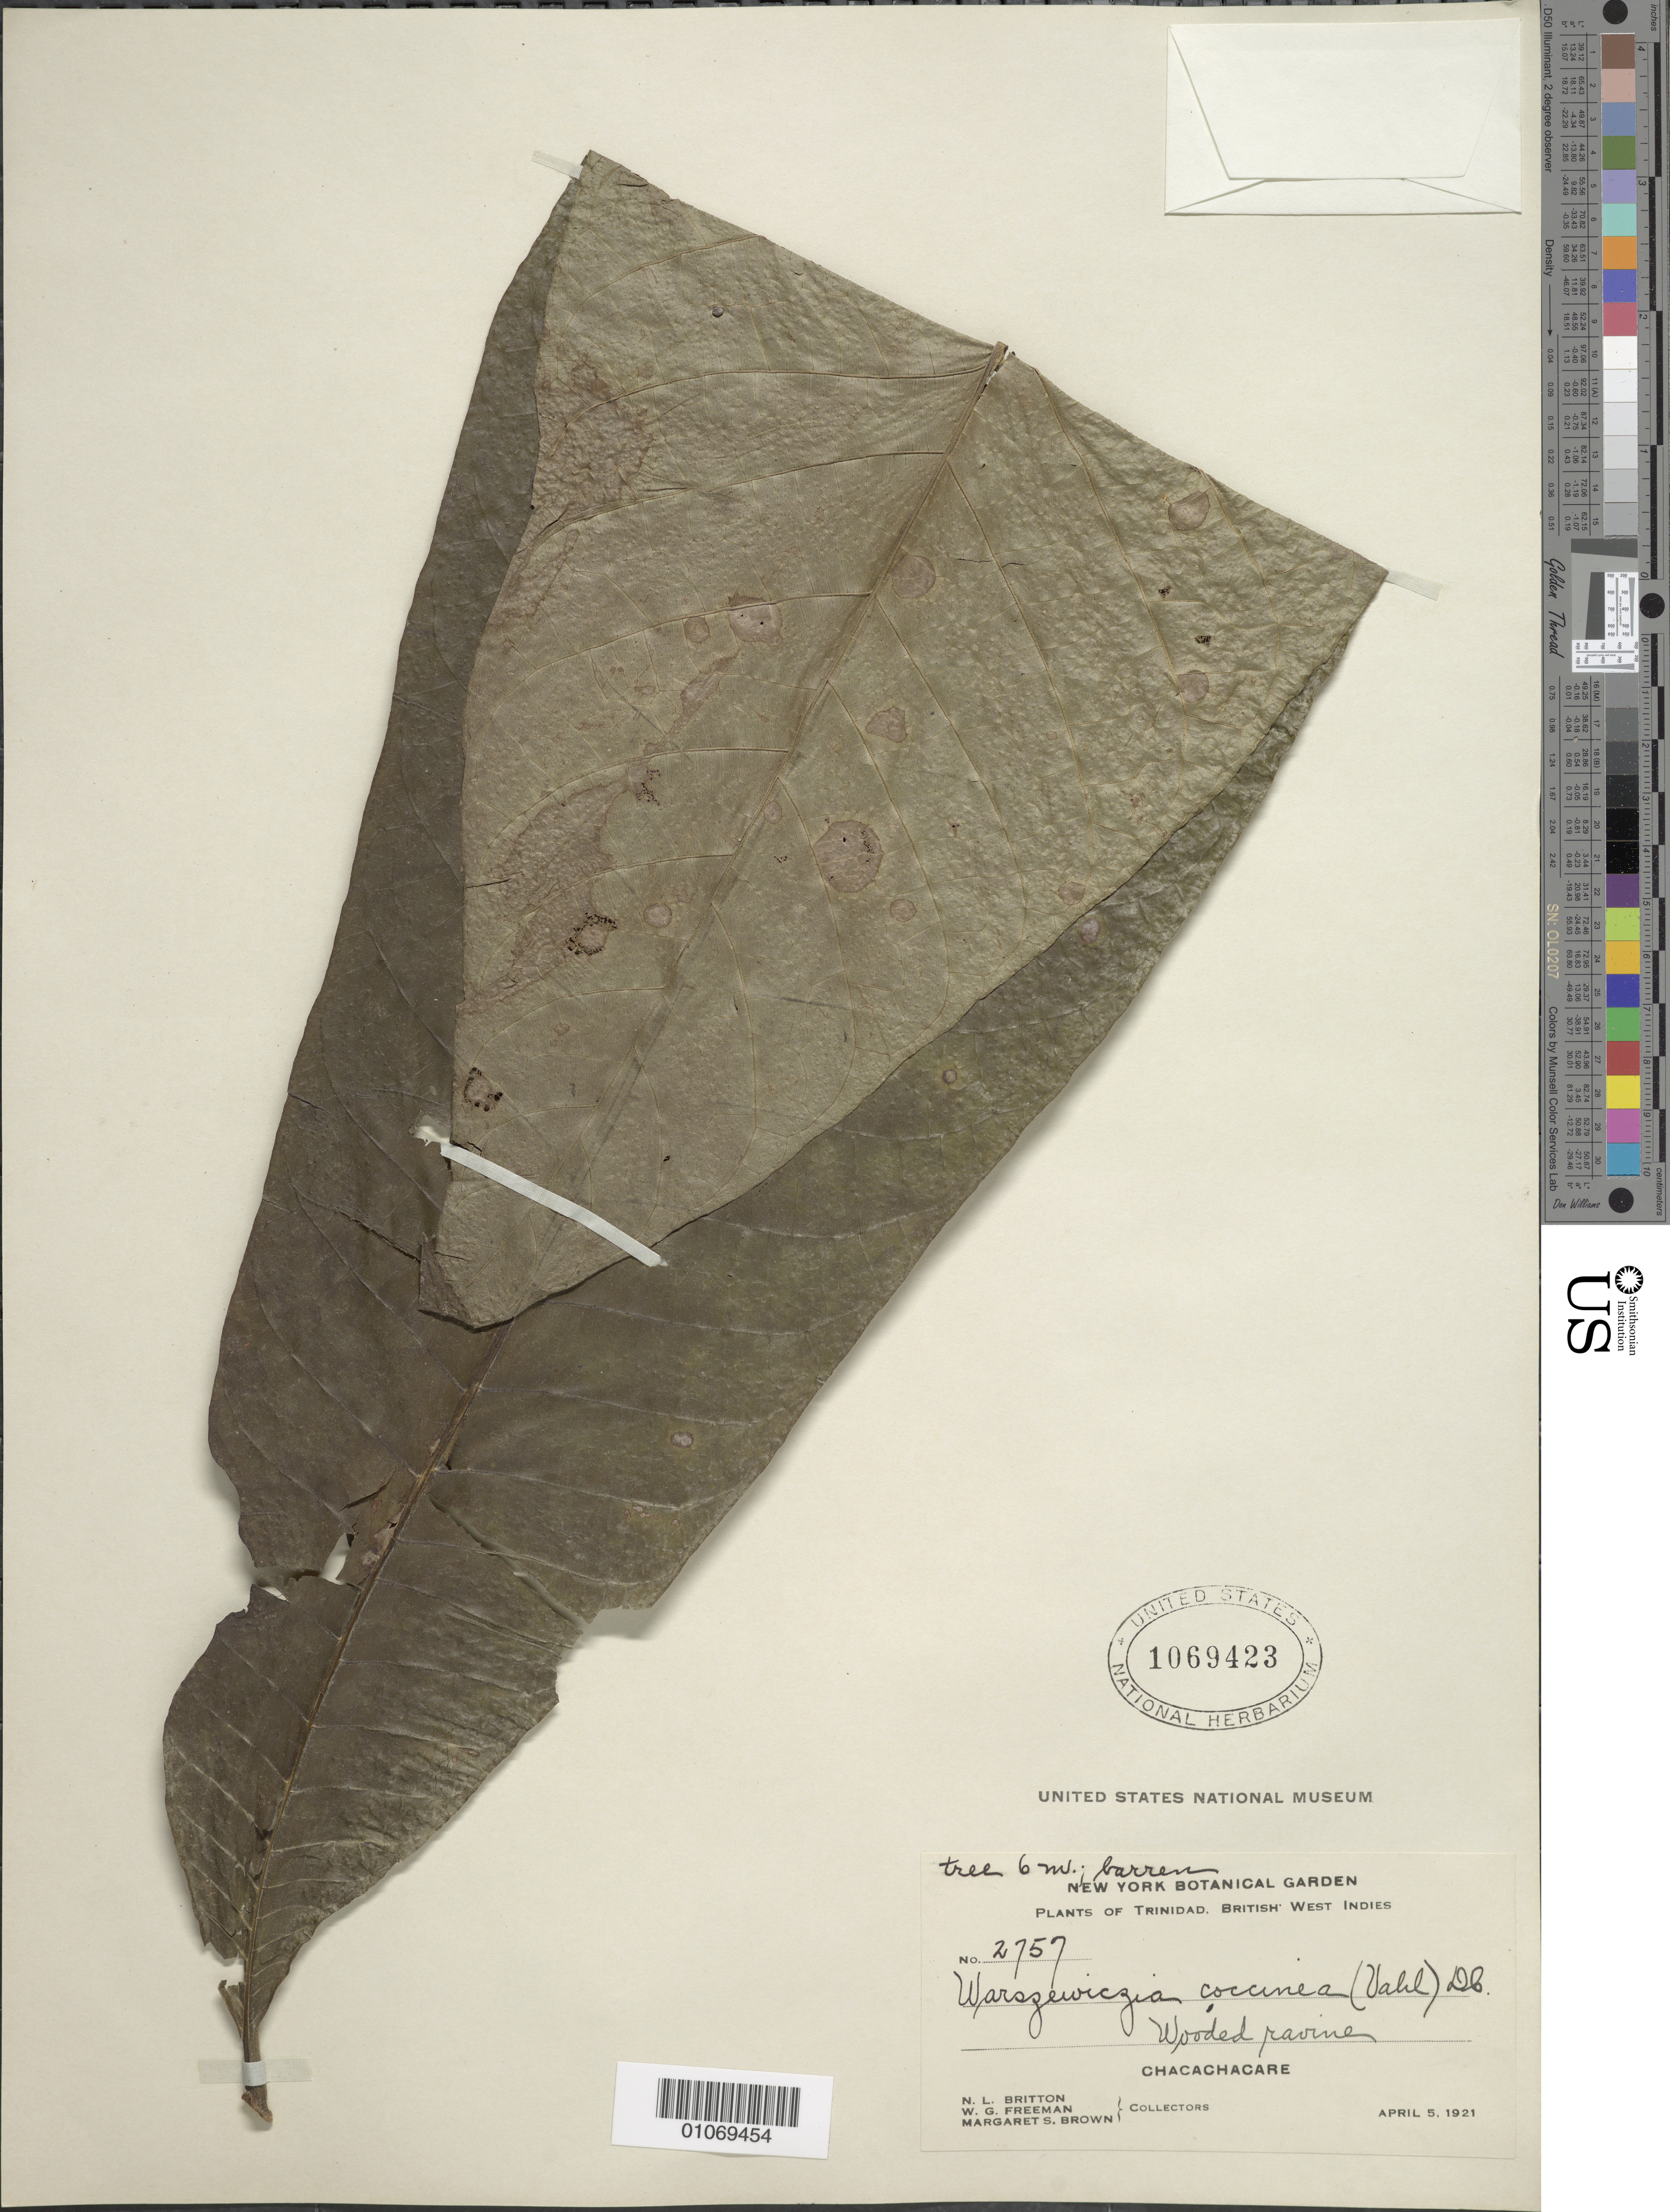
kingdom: Plantae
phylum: Tracheophyta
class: Magnoliopsida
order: Gentianales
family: Rubiaceae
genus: Warszewiczia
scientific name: Warszewiczia coccinea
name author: (Vahl) Klotzsch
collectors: N. Britton, W. Freeman & M. S. Brown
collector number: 2757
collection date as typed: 05 Apr 1921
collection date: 1921-04-05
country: Trinidad and Tobago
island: Chacachacare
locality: Chacachacare, wooded ravine.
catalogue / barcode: US 1069423